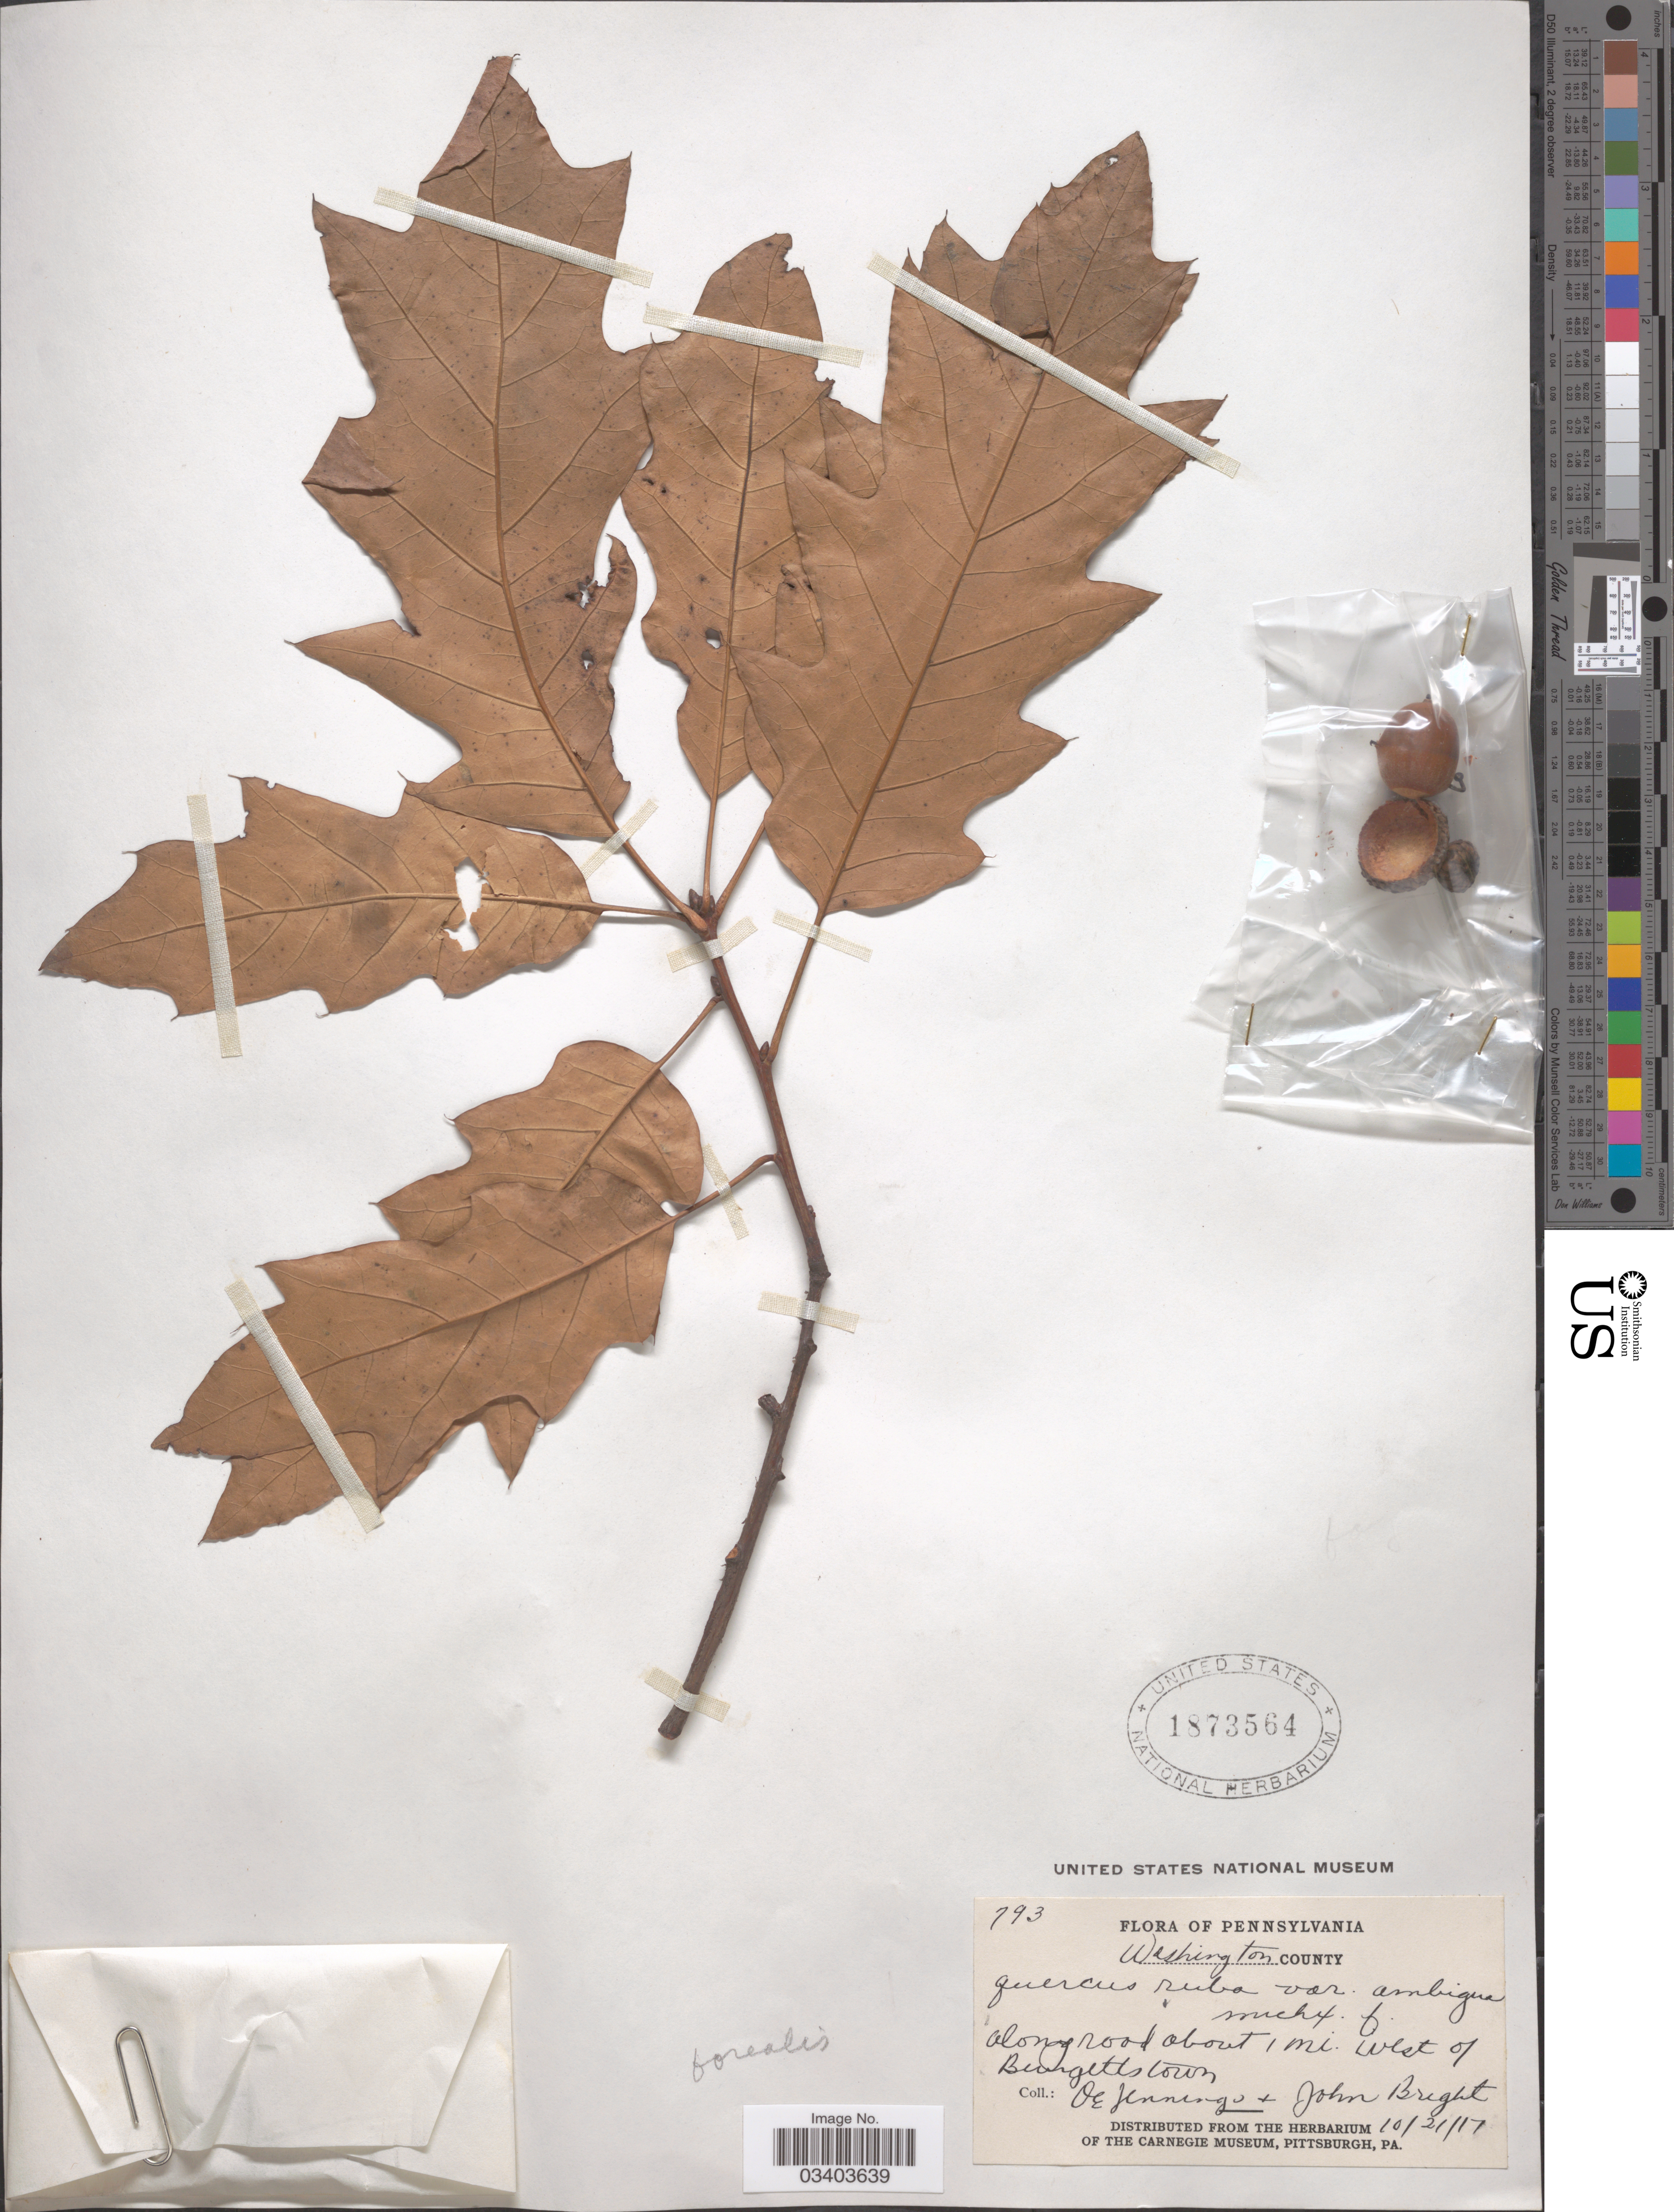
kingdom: Plantae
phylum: Tracheophyta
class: Magnoliopsida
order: Fagales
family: Fagaceae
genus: Quercus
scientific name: Quercus borealis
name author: F. Michx.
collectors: O. E. Jennings & J. Bright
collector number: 793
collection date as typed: Transcribed d/m/y: 21/10/17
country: United States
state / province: Pennsylvania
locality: Washington County. Along road about 1 mi. west of Benguettstown.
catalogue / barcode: US 1873564